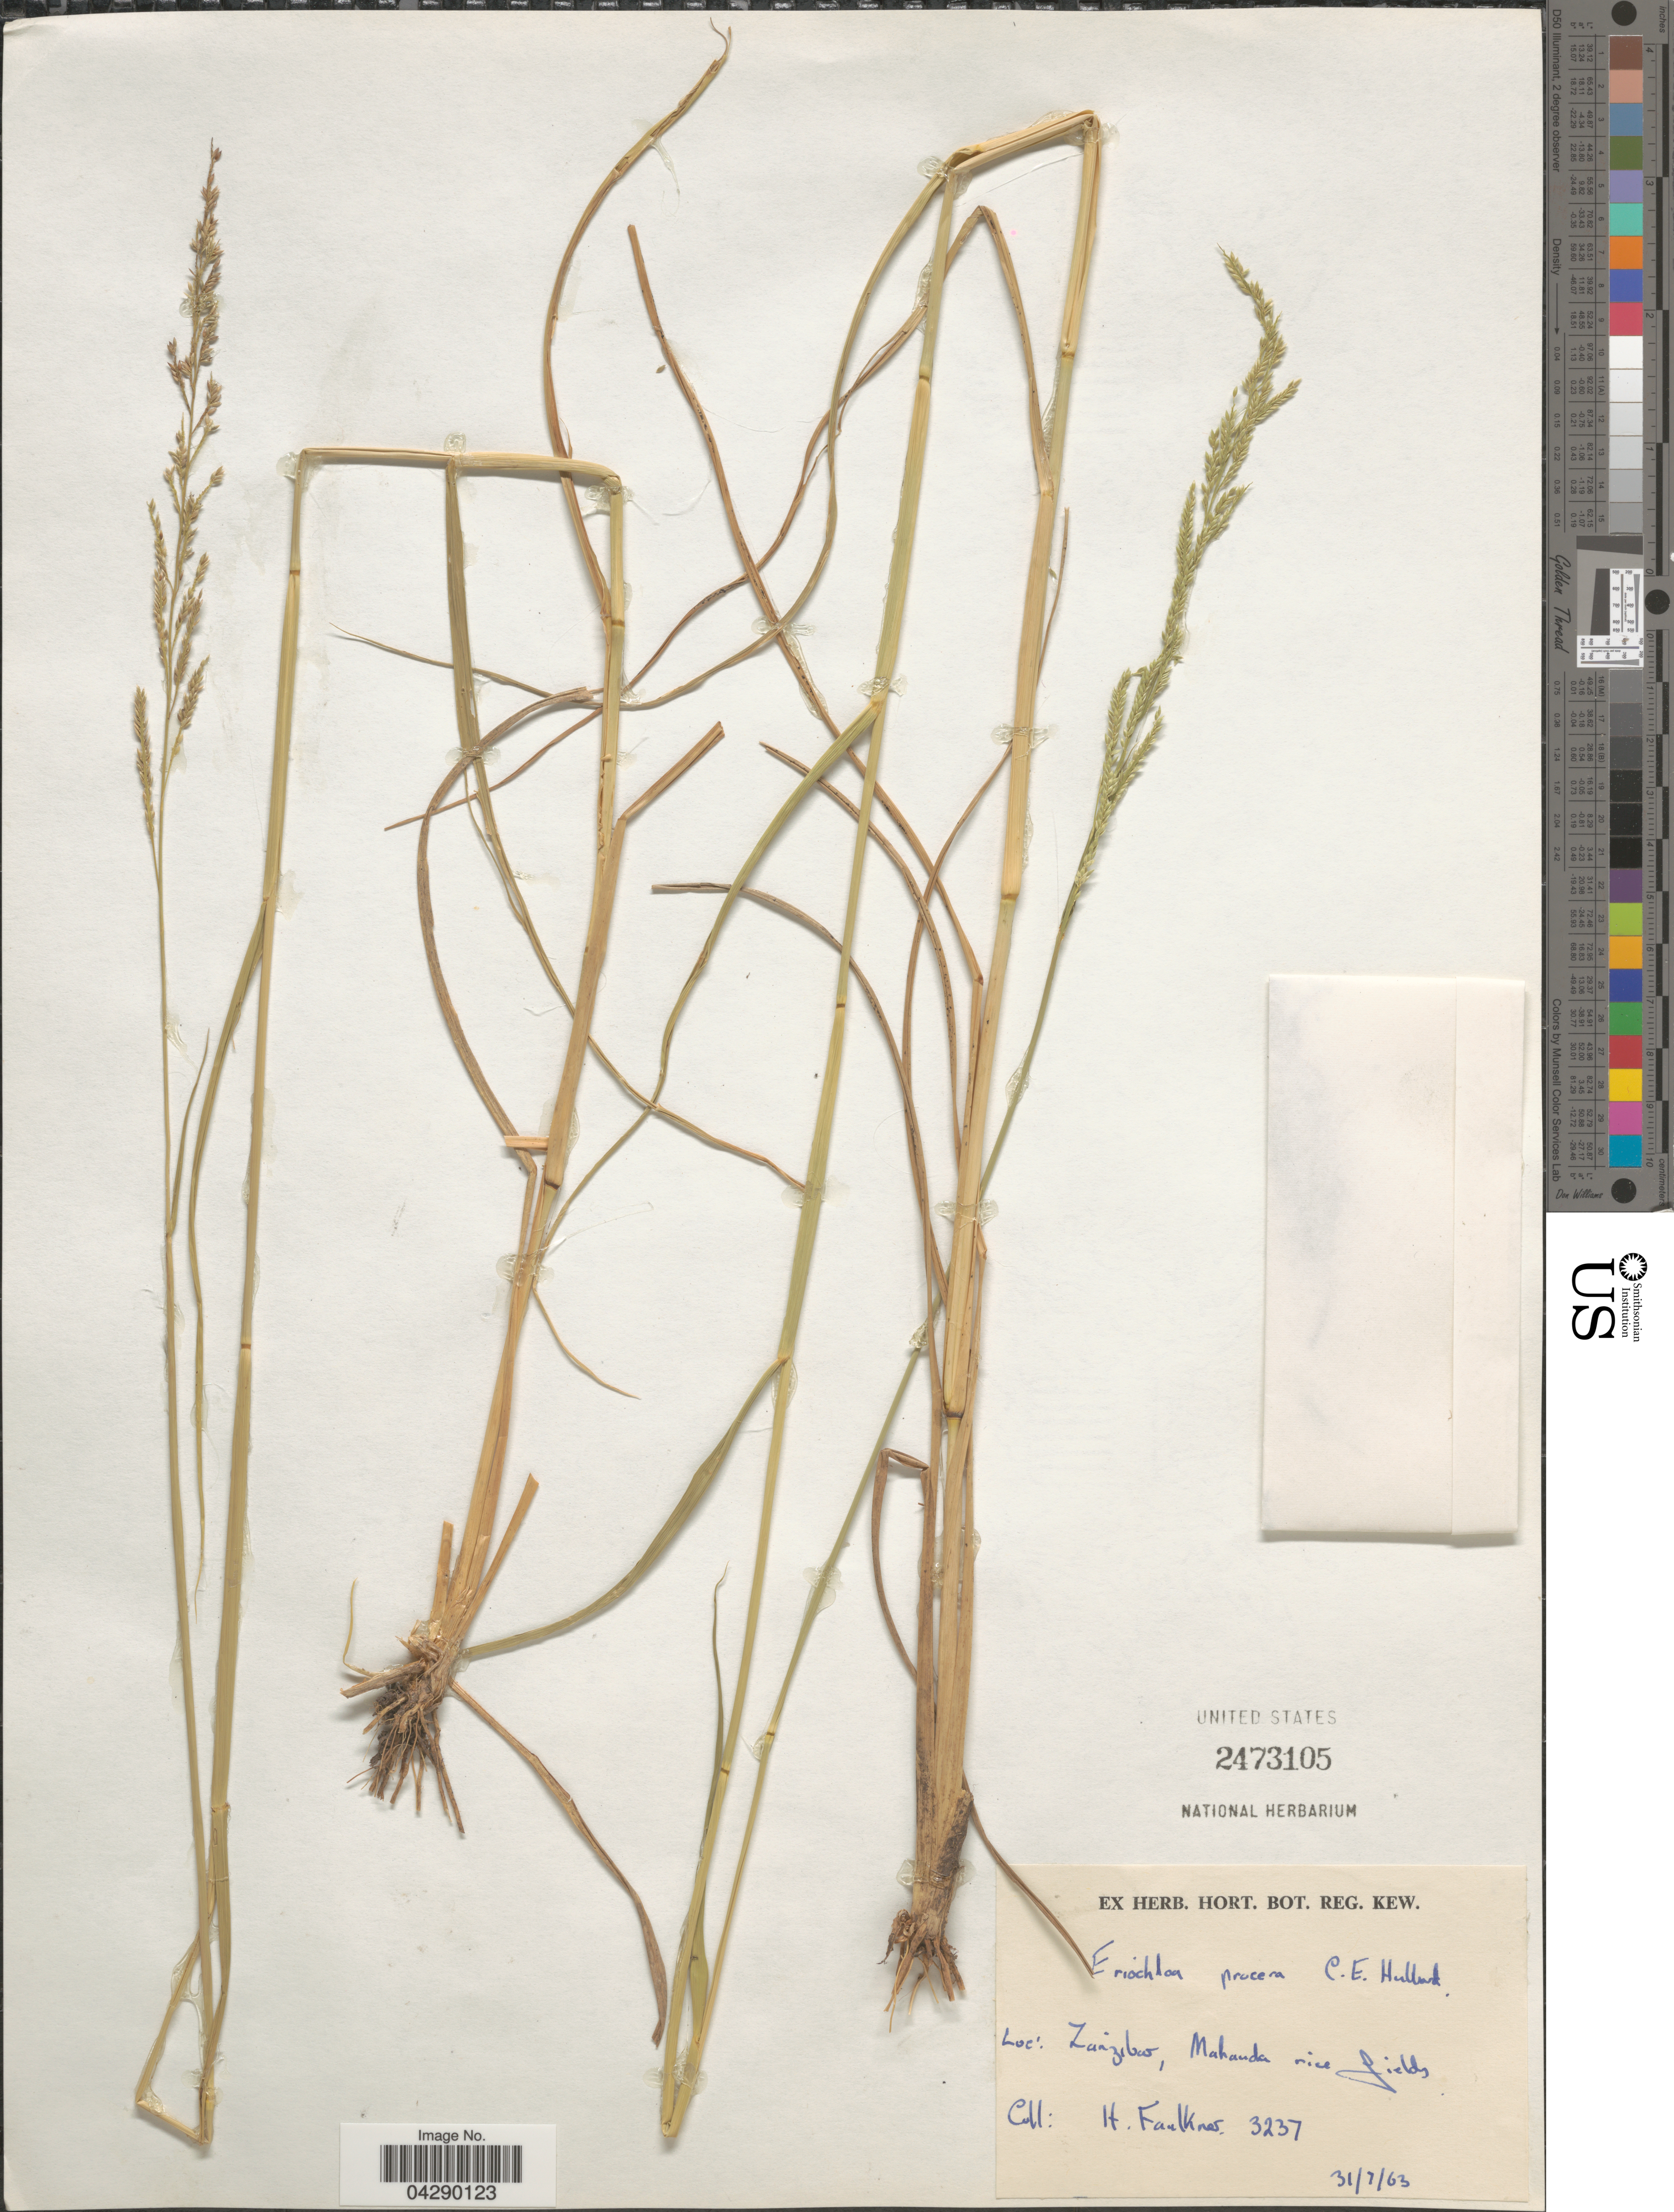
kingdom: Plantae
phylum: Tracheophyta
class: Liliopsida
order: Poales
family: Poaceae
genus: Eriochloa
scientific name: Eriochloa procera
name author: (Retz.) C.E. Hubb.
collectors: H. Faulkner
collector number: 3237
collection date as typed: Transcribed d/m/y: 31/7/63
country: Tanzania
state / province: Zanzibar North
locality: Zanzibar, Mahanda rice fields.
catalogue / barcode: US 2473105